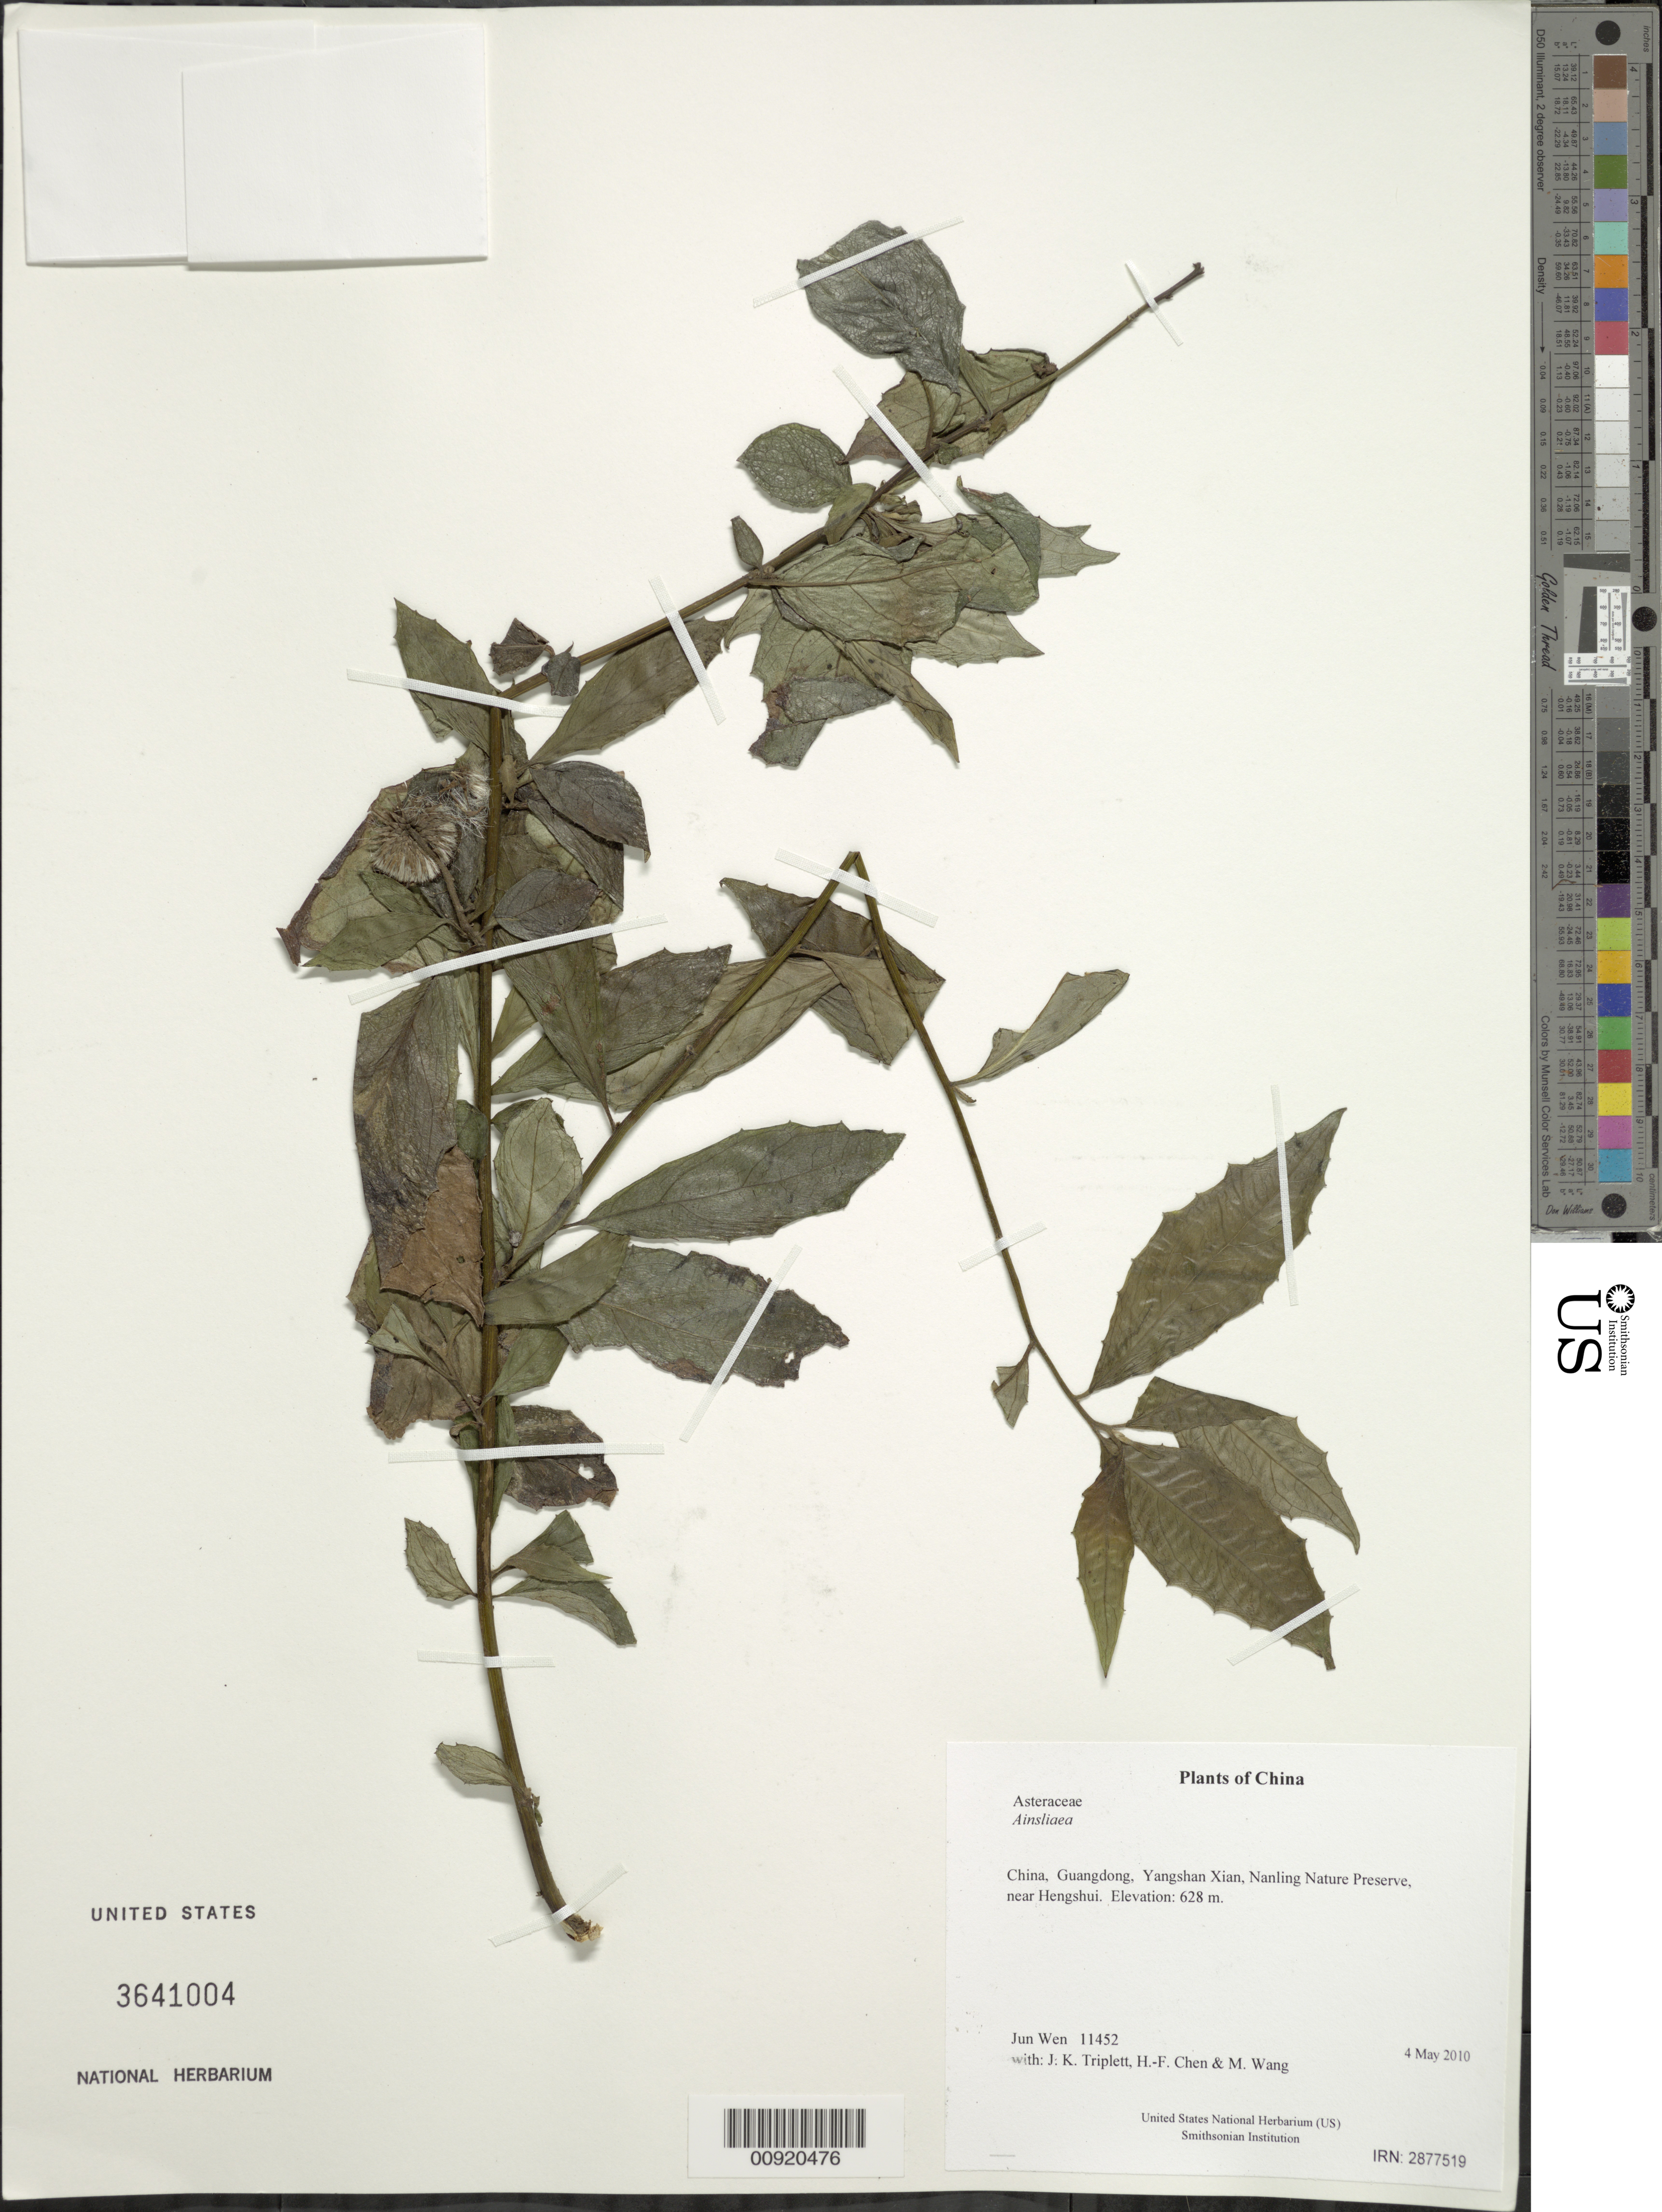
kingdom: Plantae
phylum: Tracheophyta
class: Magnoliopsida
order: Asterales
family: Asteraceae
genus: Ainsliaea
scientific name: Ainsliaea sp.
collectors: J. Wen, J. K. Triplett, H.-F. Chen & M. Wang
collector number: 11452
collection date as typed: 4 May 2010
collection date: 2010-05-04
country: China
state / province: Guangdong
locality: Yangshan Xian, Nanling Nature Preserve, near Hengshui.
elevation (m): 628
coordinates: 24 51.659 N, 112 53.675 E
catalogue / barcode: US 3641004